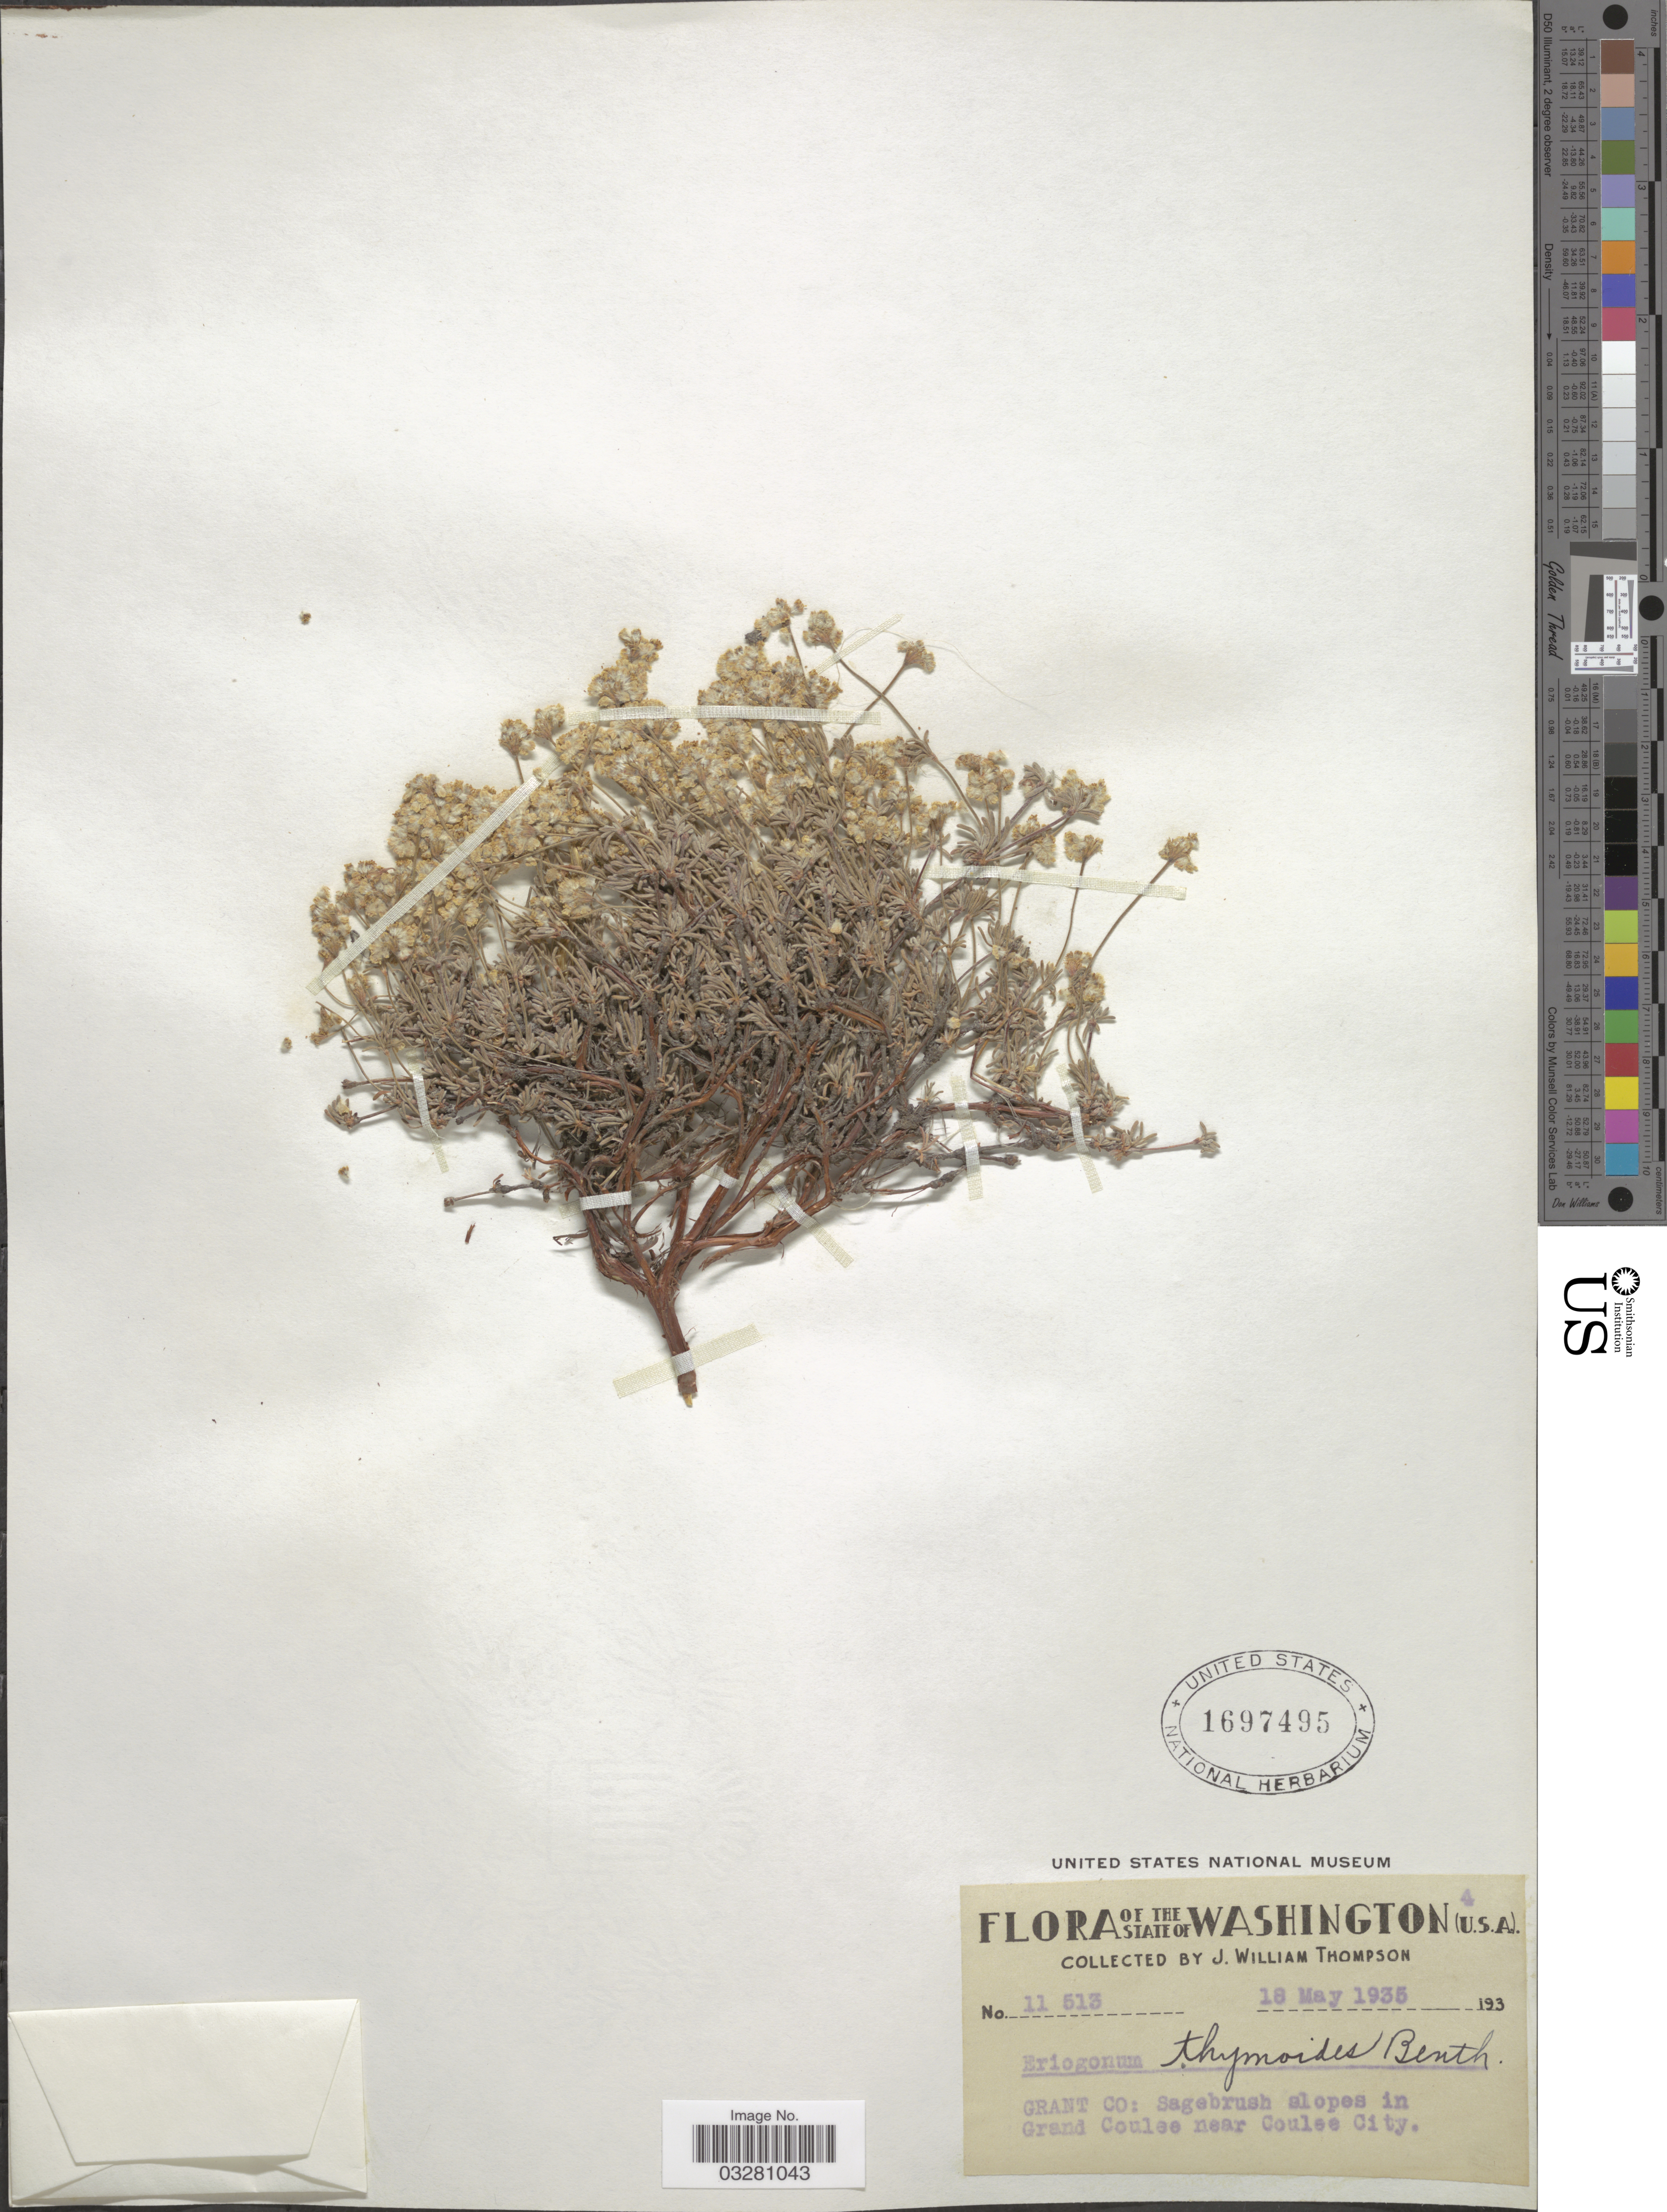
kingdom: Plantae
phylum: Tracheophyta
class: Magnoliopsida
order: Caryophyllales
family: Polygonaceae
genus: Eriogonum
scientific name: Eriogonum thymoides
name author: Benth. in DC.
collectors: J. W. Thompson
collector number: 11513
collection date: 1935-05-18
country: United States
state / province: Washington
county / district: Grant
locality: Grant Co: Sagebrush slopes in Grand Coulee near Coulee City.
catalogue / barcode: US 1697495